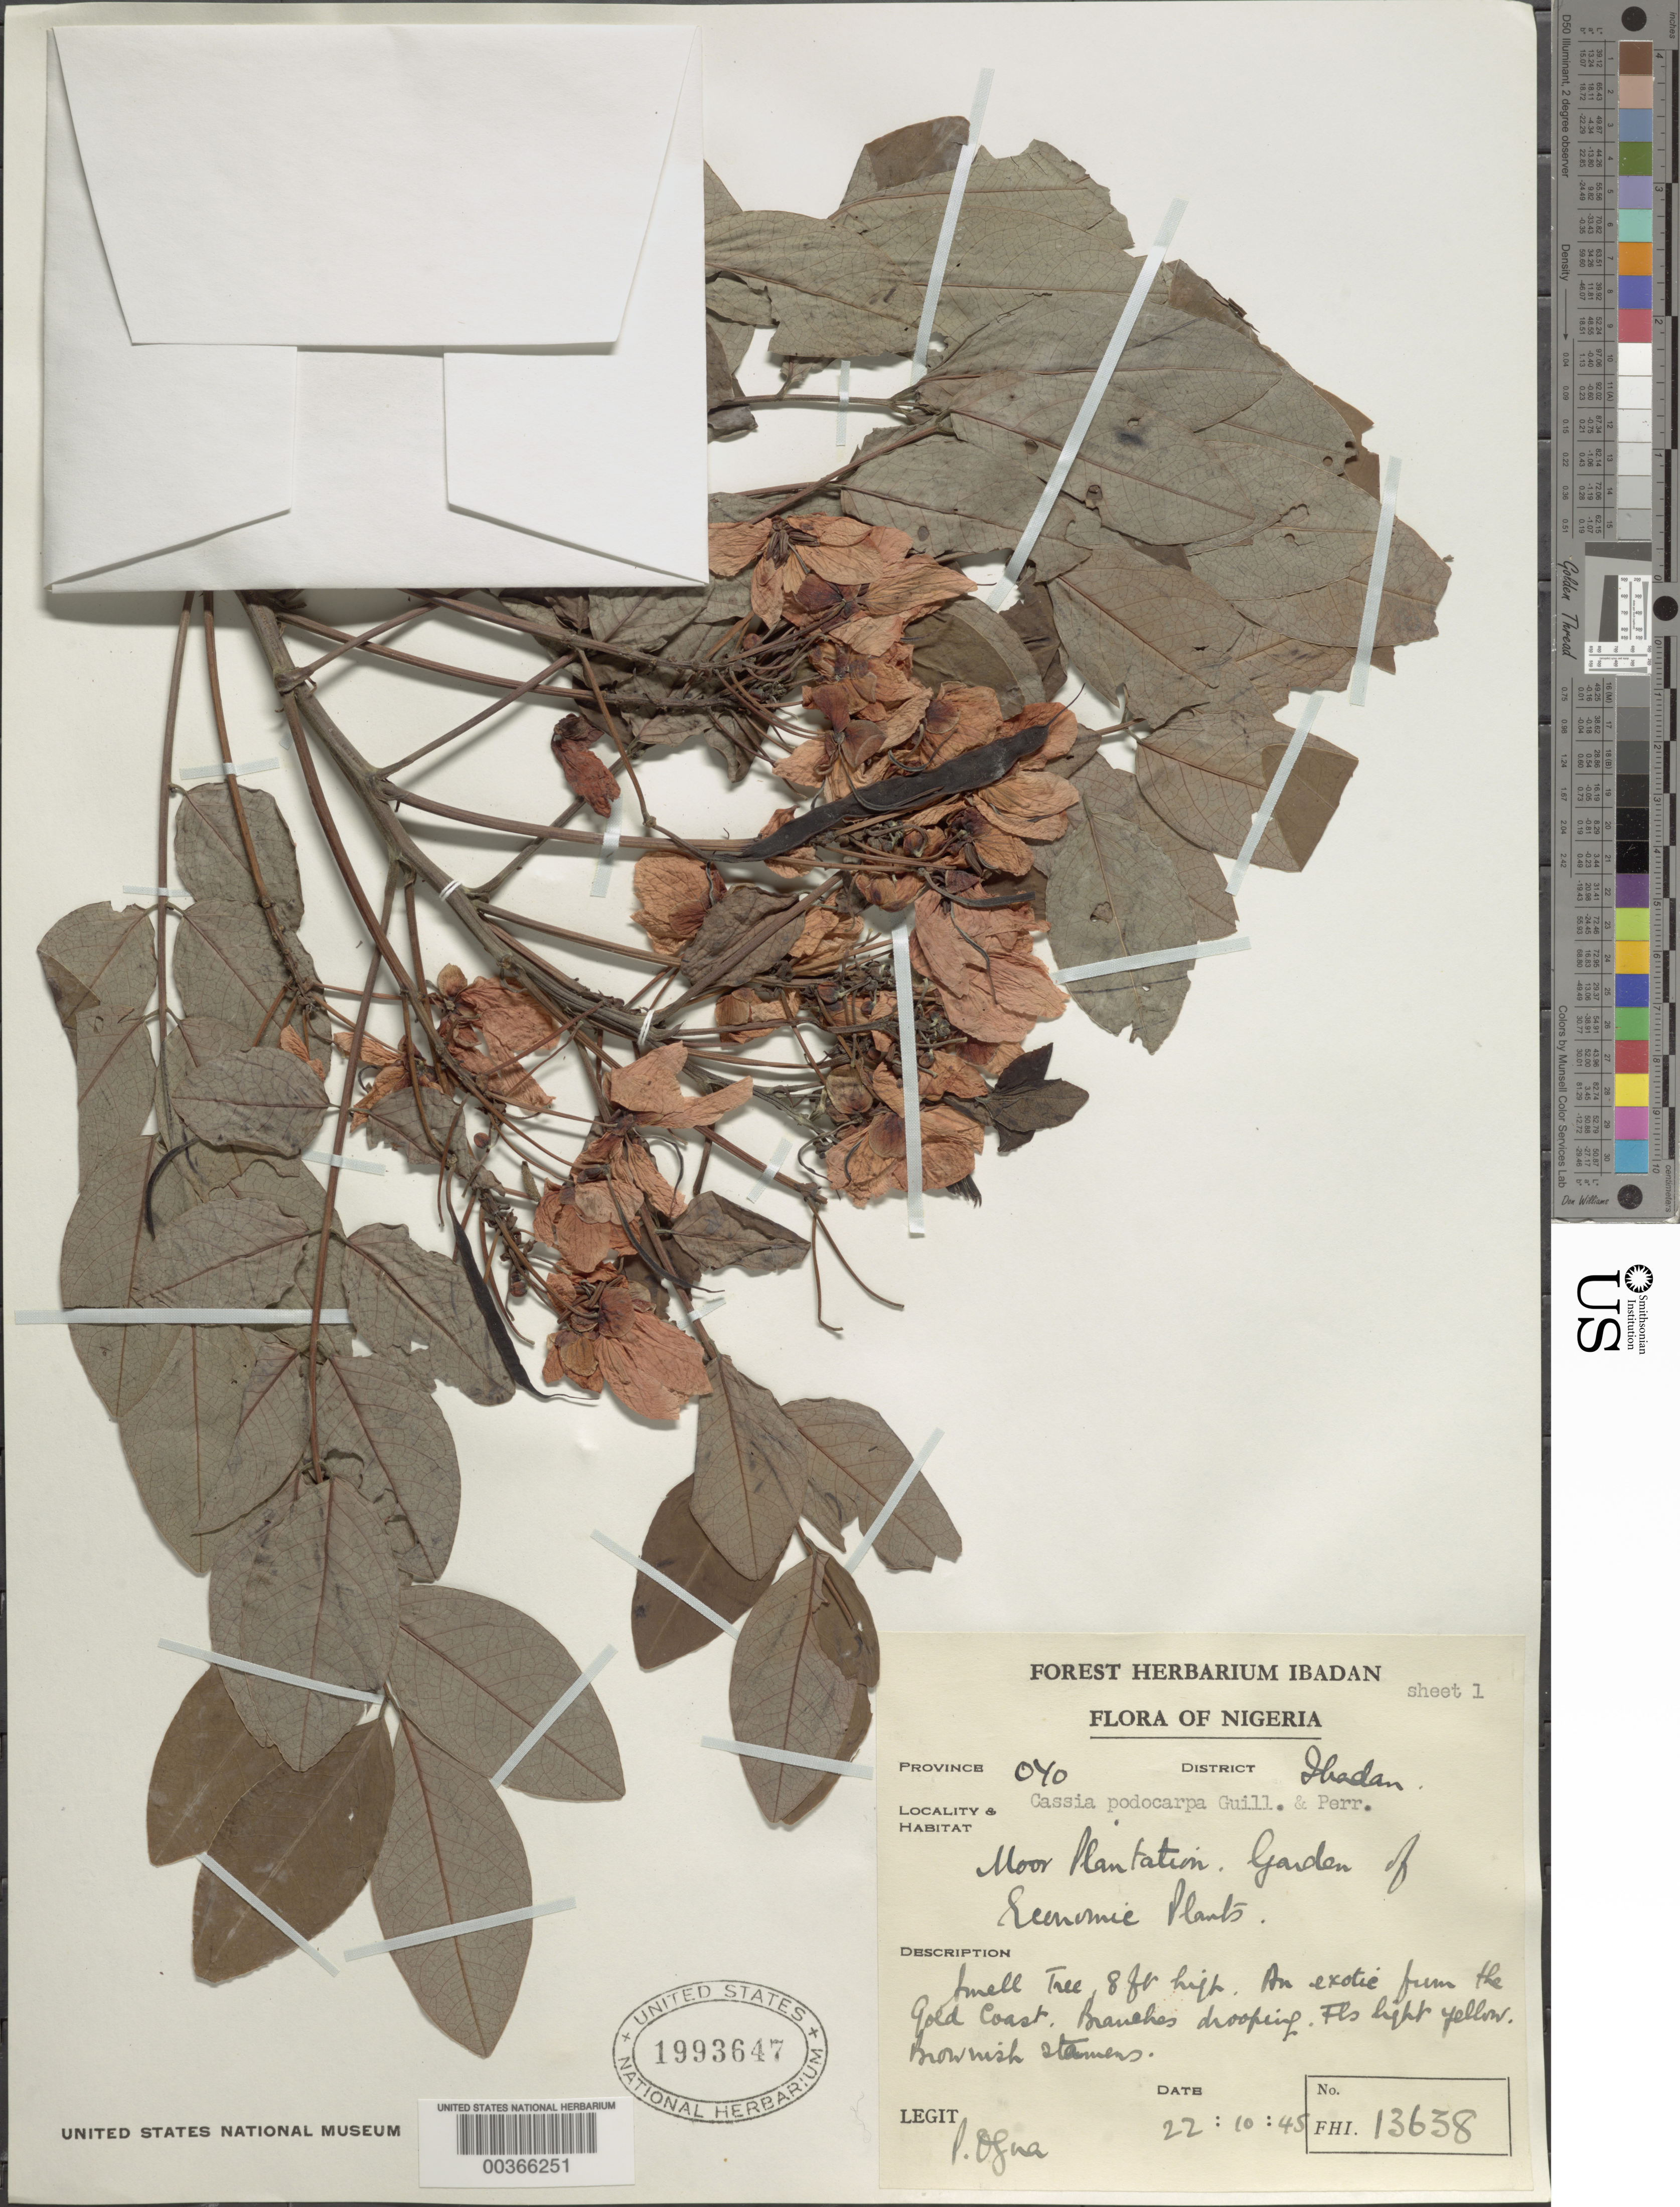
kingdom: Plantae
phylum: Tracheophyta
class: Magnoliopsida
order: Fabales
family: Fabaceae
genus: Senna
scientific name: Senna podocarpa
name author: (Guill. & Perr.) Lock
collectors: P. Ogua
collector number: F.h.i. No. 13638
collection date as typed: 22 Oct 1945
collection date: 1945-10-22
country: Nigeria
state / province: Oyo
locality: Ibadan dist. (?), moor plantation; garden of economic plants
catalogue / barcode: US 1993647